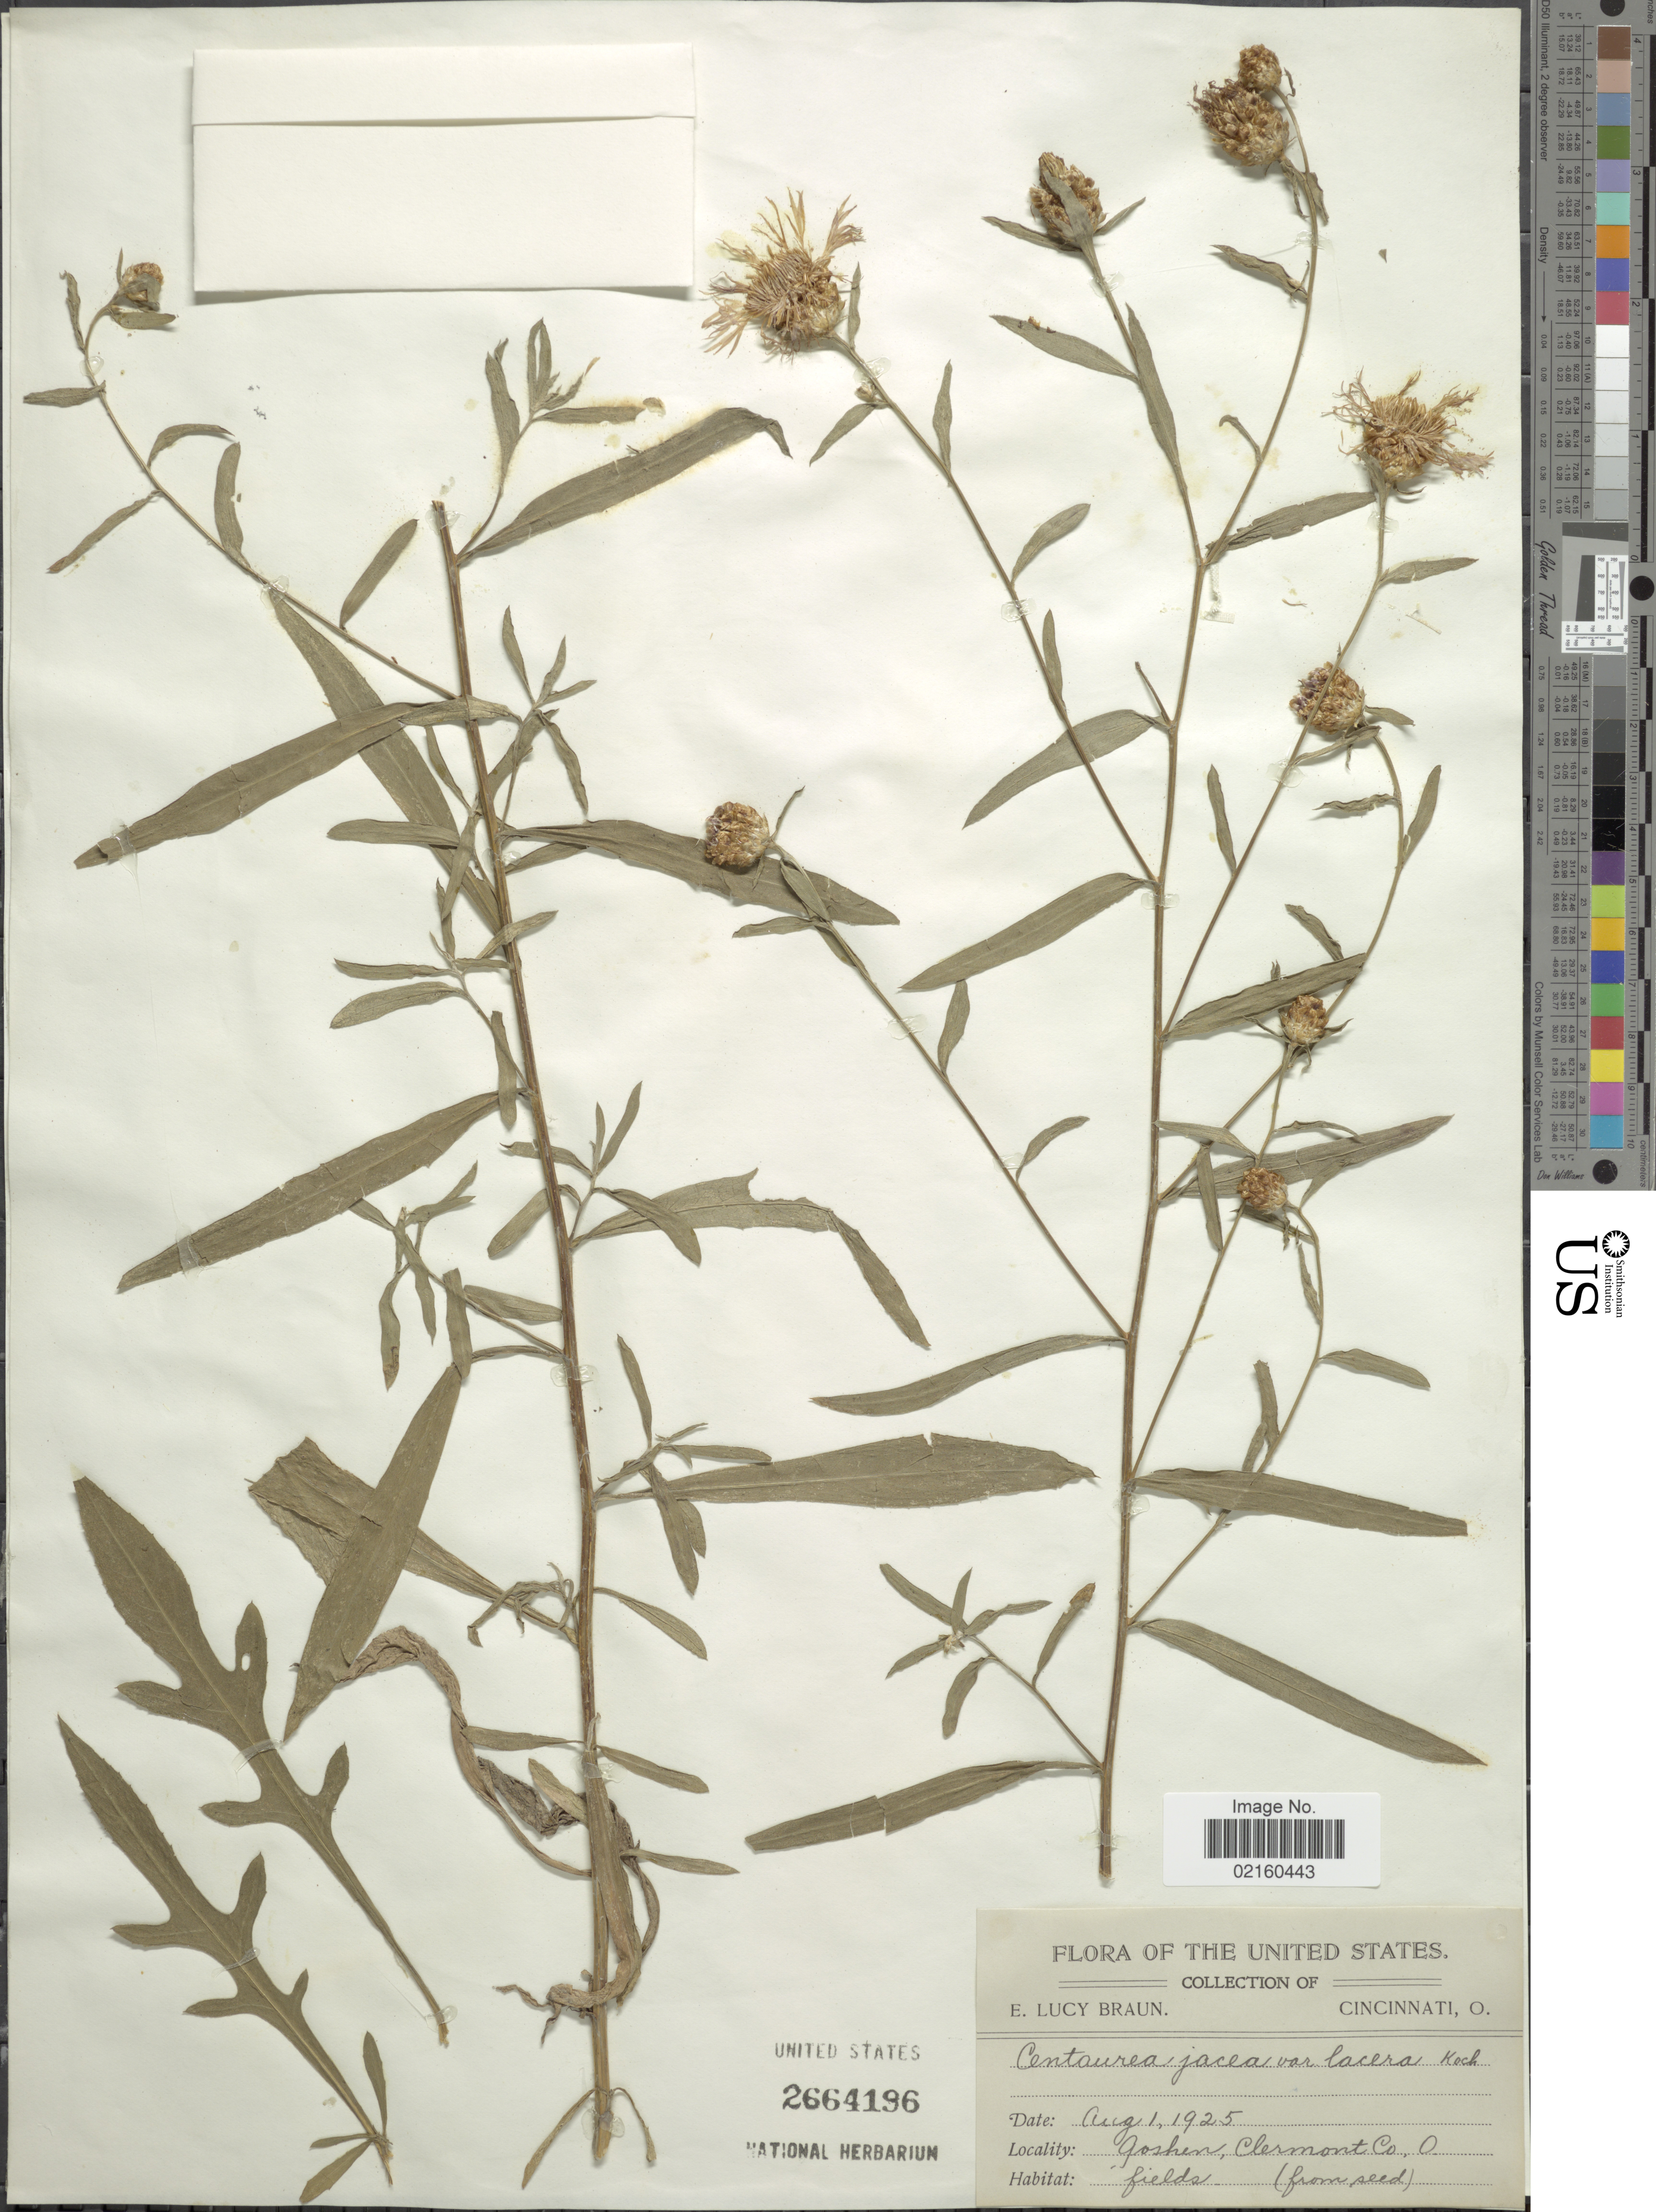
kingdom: Plantae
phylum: Tracheophyta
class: Magnoliopsida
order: Asterales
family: Asteraceae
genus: Centaurea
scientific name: Centaurea jacea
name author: L.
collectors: E. L. Braun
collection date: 1925-08-01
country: United States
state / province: Ohio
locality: The United States, Goshen, Clermont Co., O.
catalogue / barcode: US 2664196